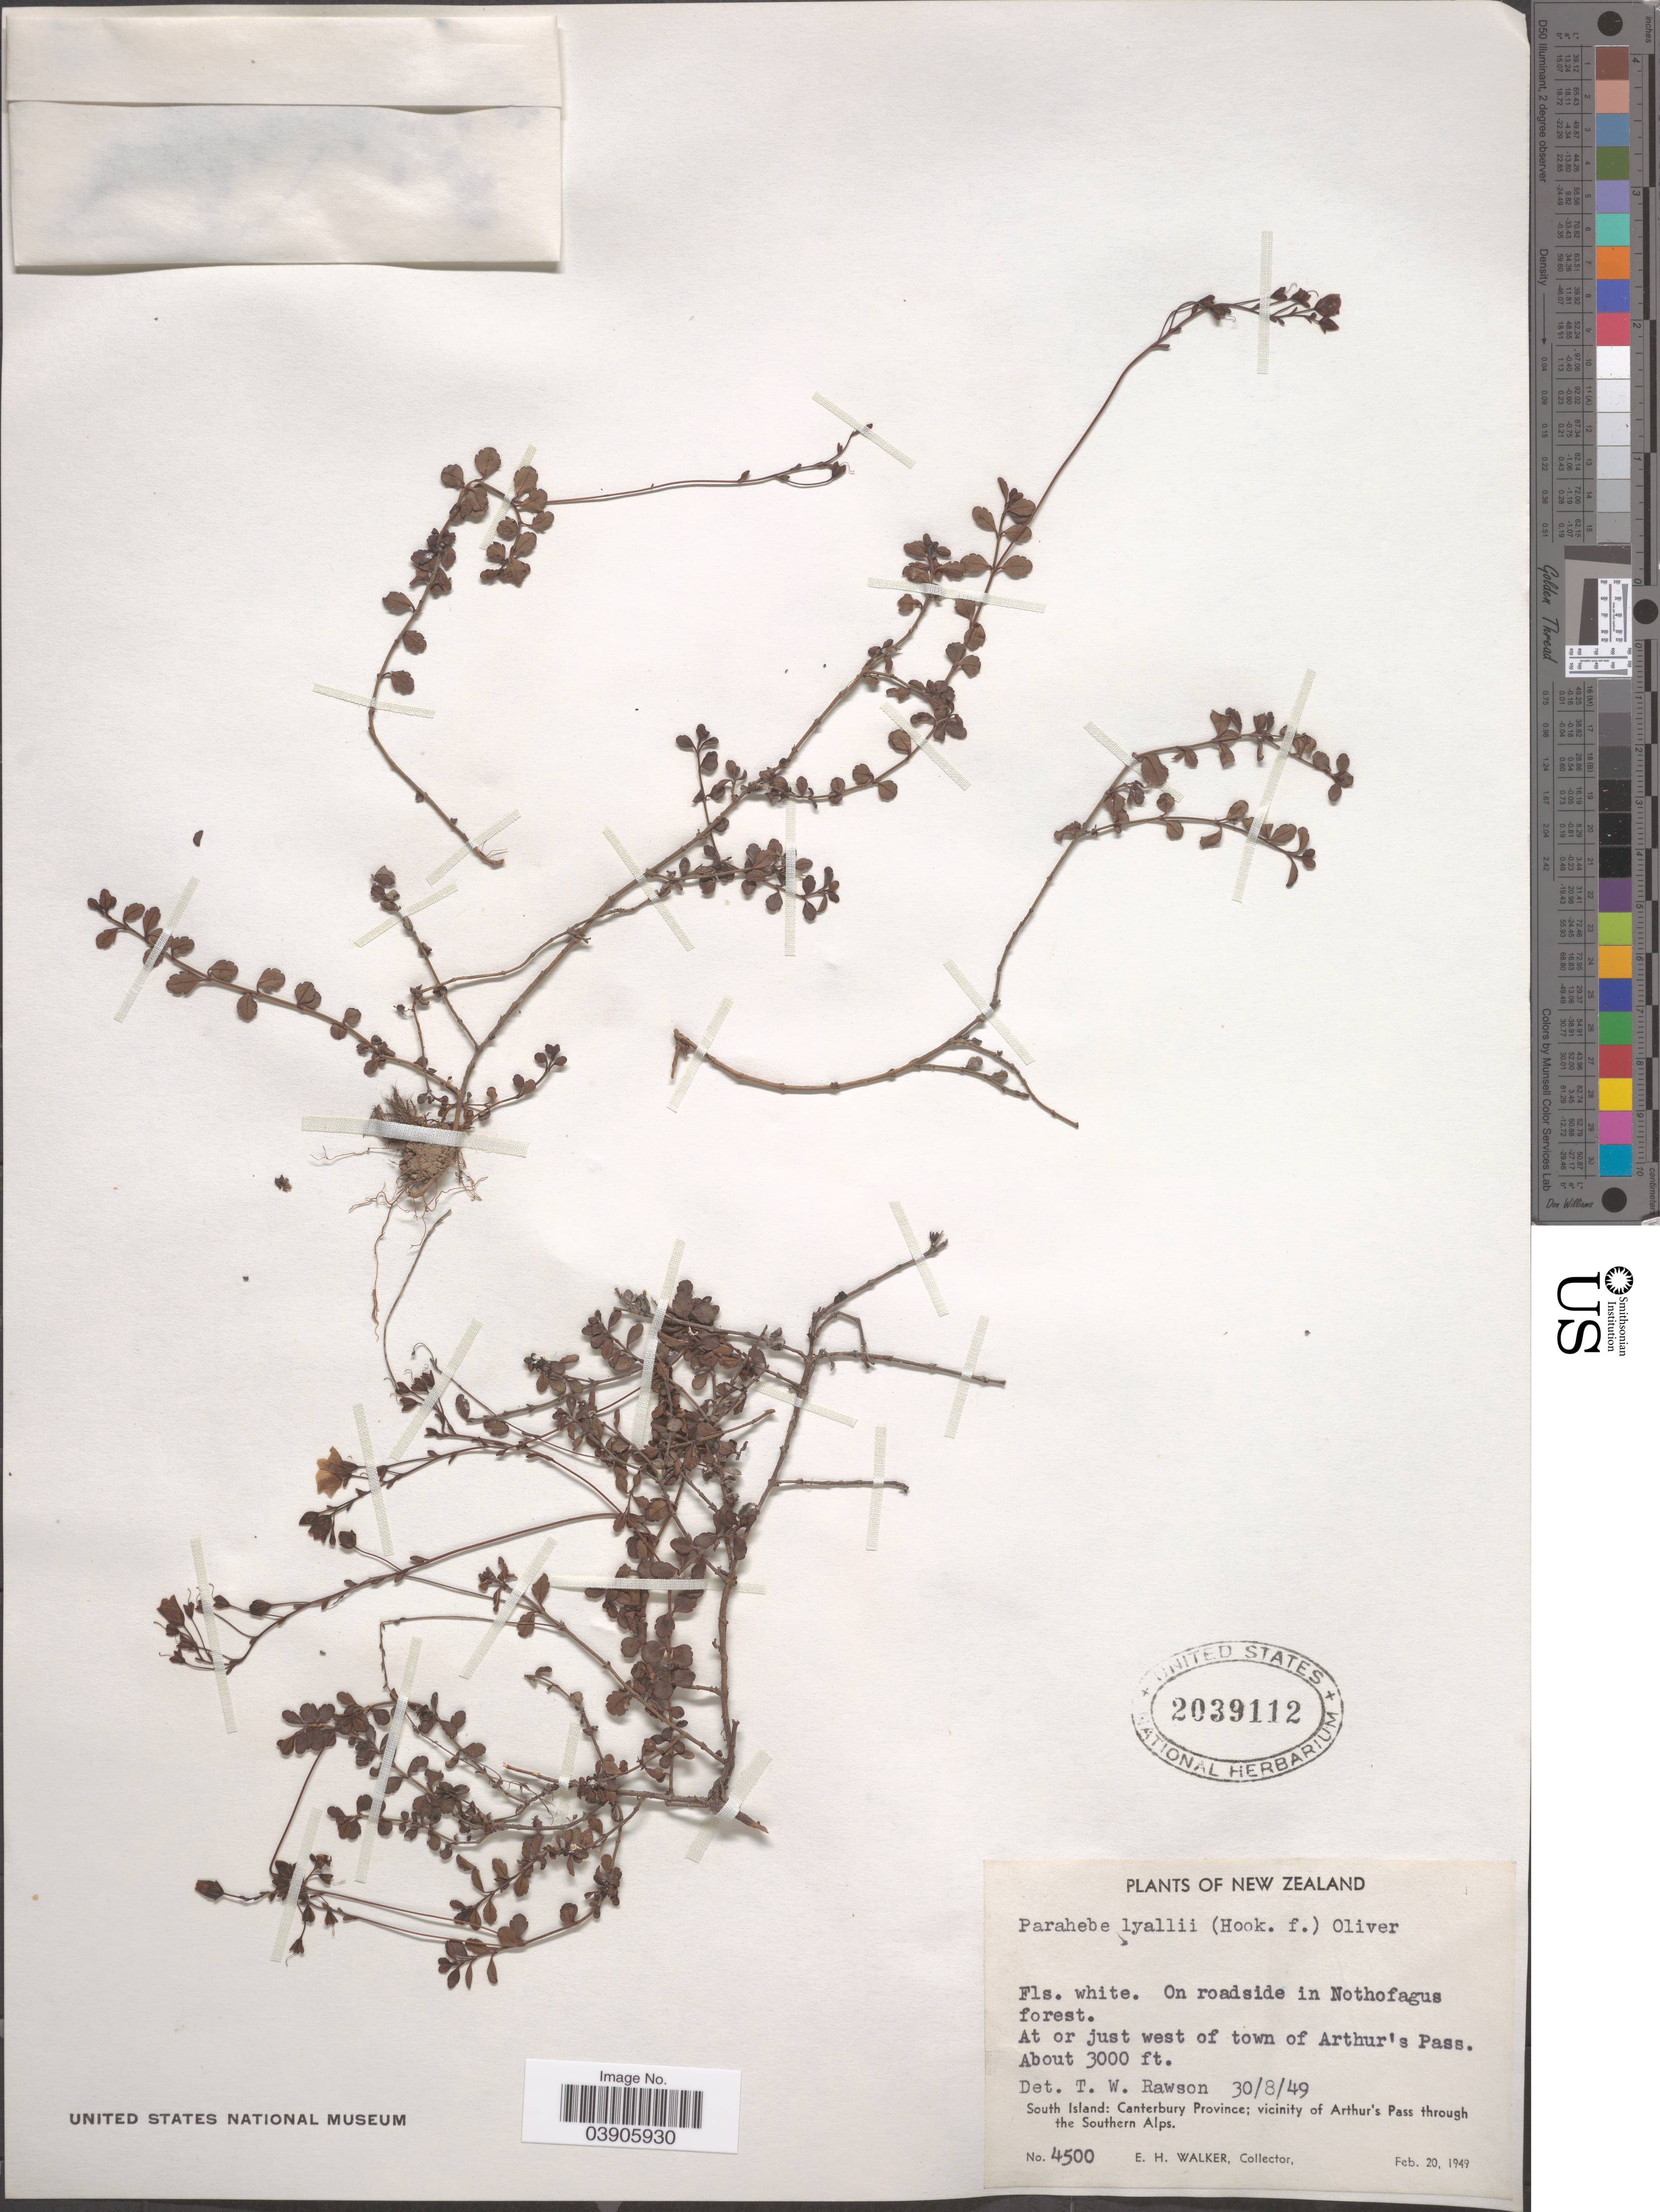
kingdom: Plantae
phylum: Tracheophyta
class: Magnoliopsida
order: Lamiales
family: Plantaginaceae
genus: Hebe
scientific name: Hebe lyallii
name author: (Hook. f.) A. Wall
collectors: E. H. Walker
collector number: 4500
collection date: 1949-02-20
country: New Zealand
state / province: Canterbury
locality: On roadside in Nothofagus forest. At or just west of town of Arthur's Pass. South Island: vicinity of Arthur's Pass through the Southern Alps.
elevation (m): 914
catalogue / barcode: US 2039112